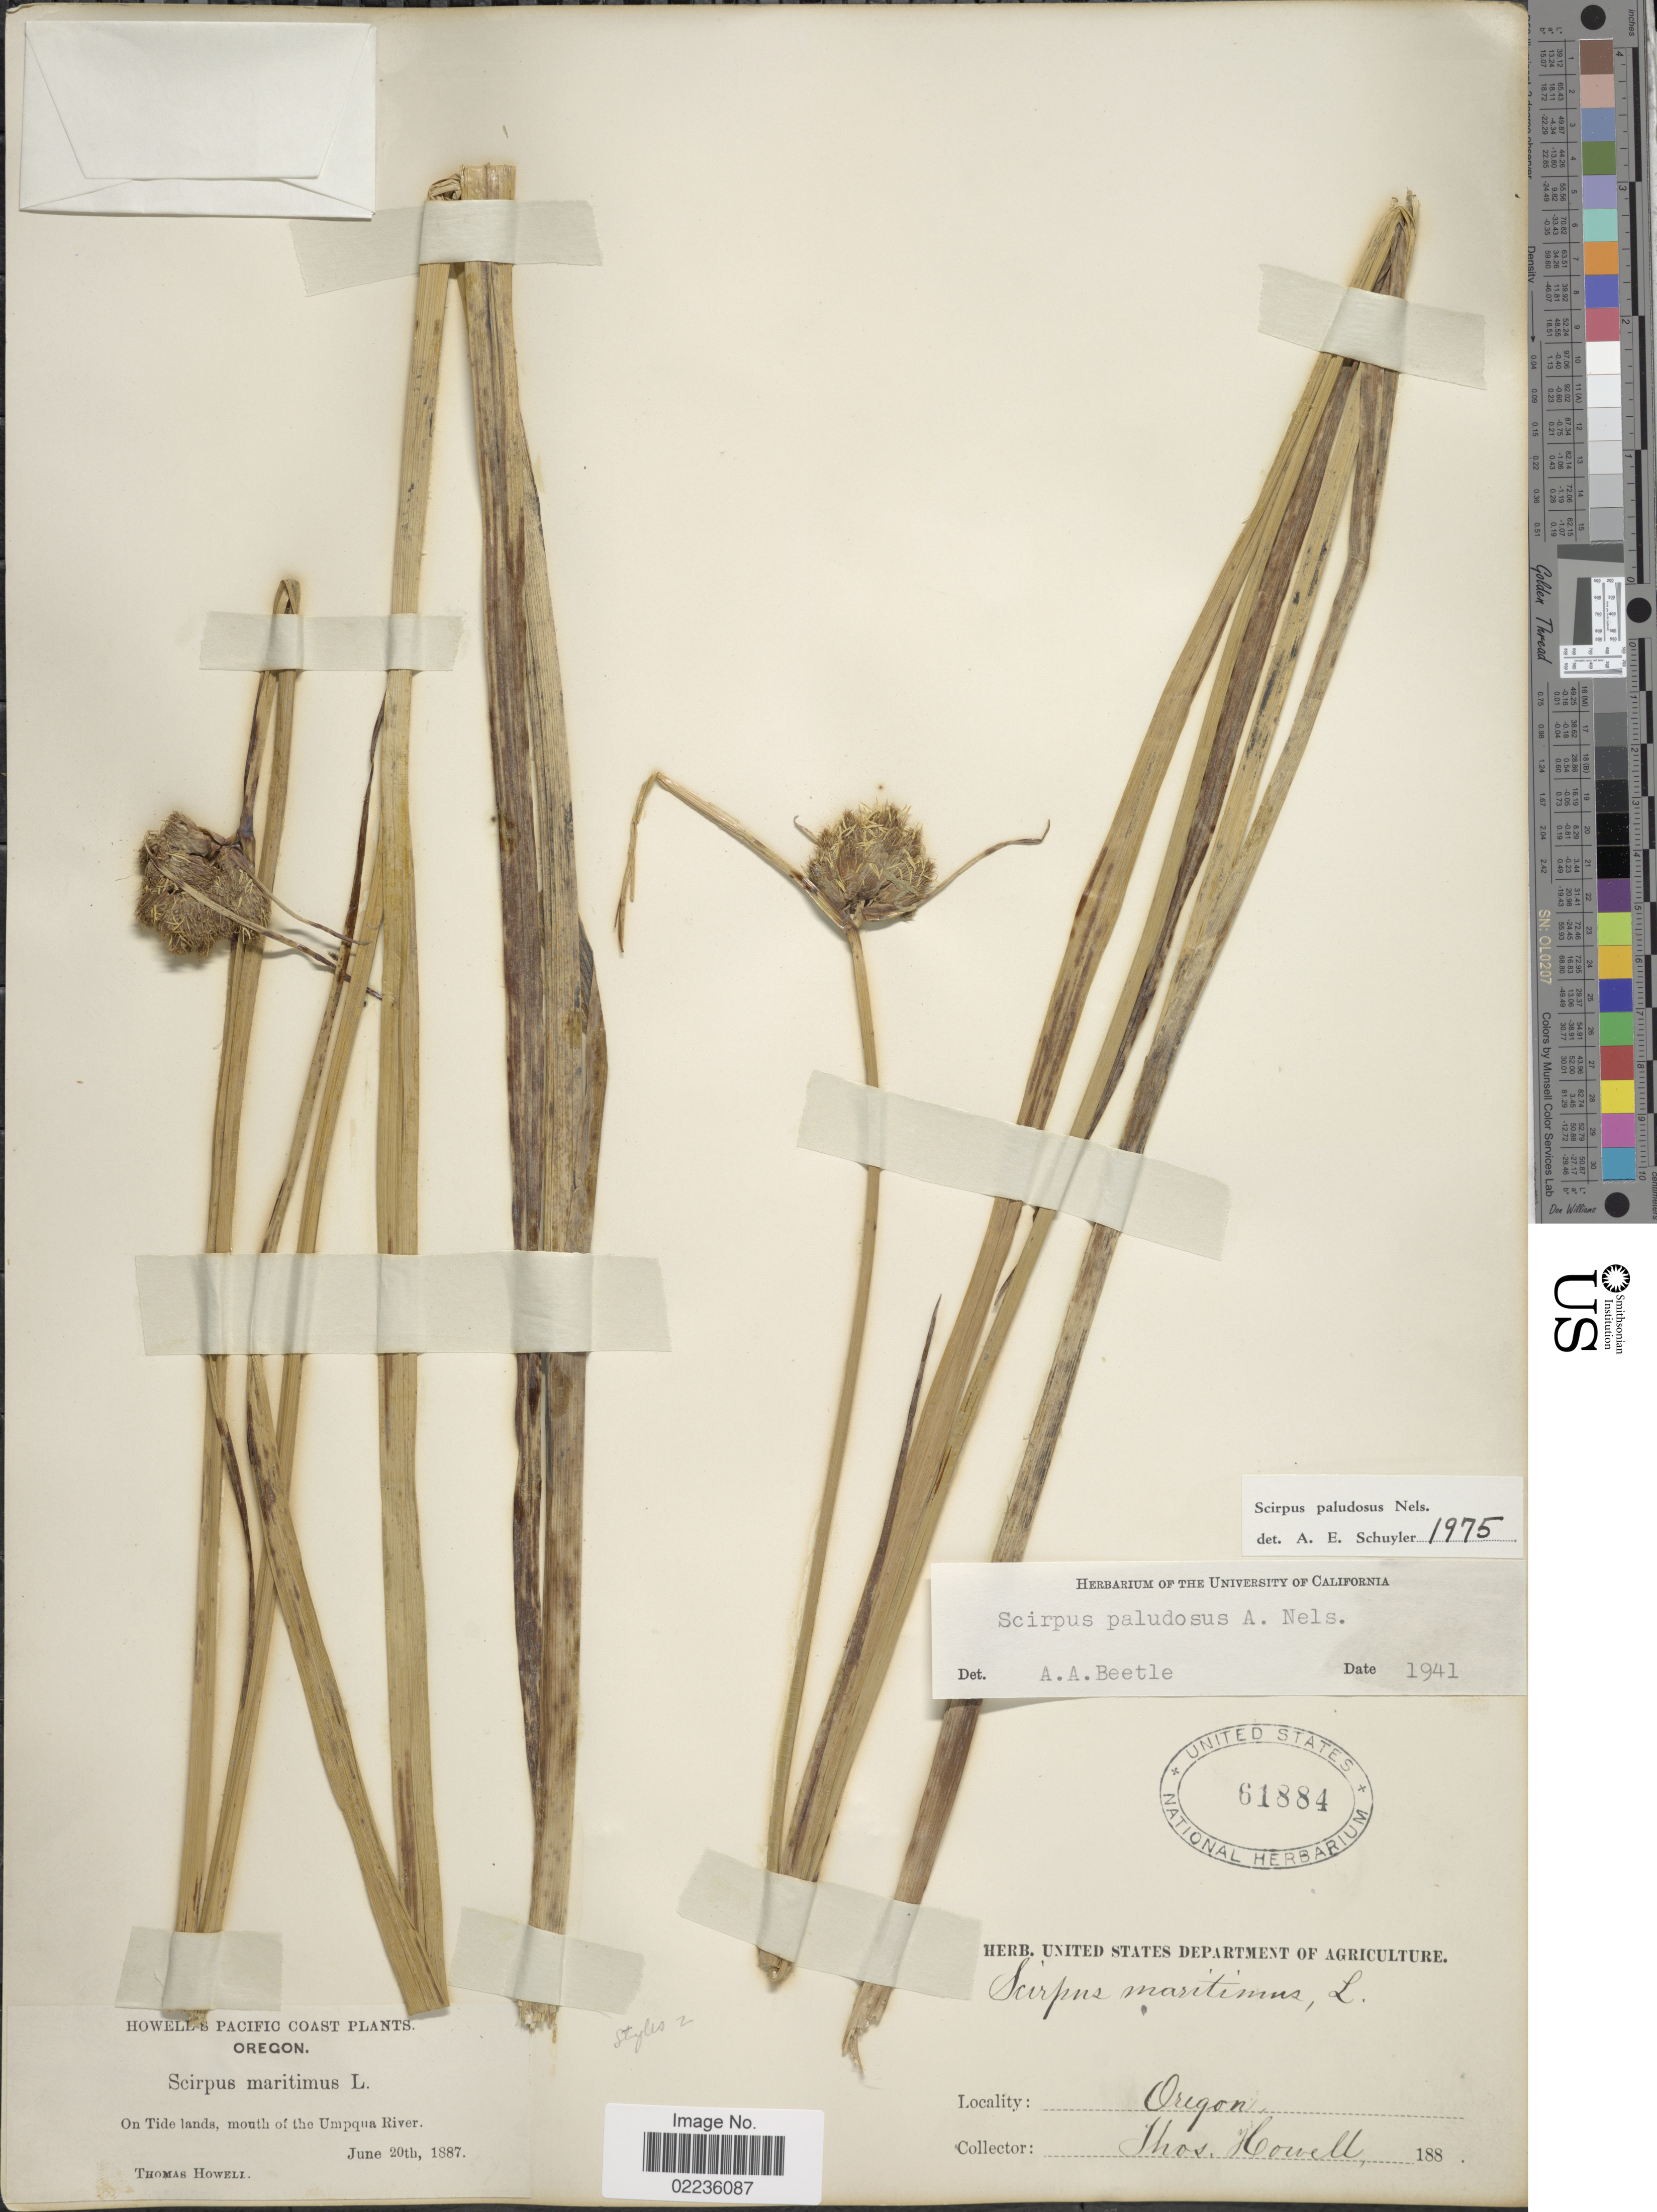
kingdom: Plantae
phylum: Tracheophyta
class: Liliopsida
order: Poales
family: Cyperaceae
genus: Bolboschoenus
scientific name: Bolboschoenus maritimus subsp. paludosus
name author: (A. Nelson) T. Koyama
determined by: Strong, M. T., (US), Smithsonian Institution - National Museum of Natural History (UNITED STATES)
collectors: T. Howell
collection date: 1887-06-20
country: United States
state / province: Oregon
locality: Pacific Coast. On Tide lands, mouth of the Umpqua River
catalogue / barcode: US 61884